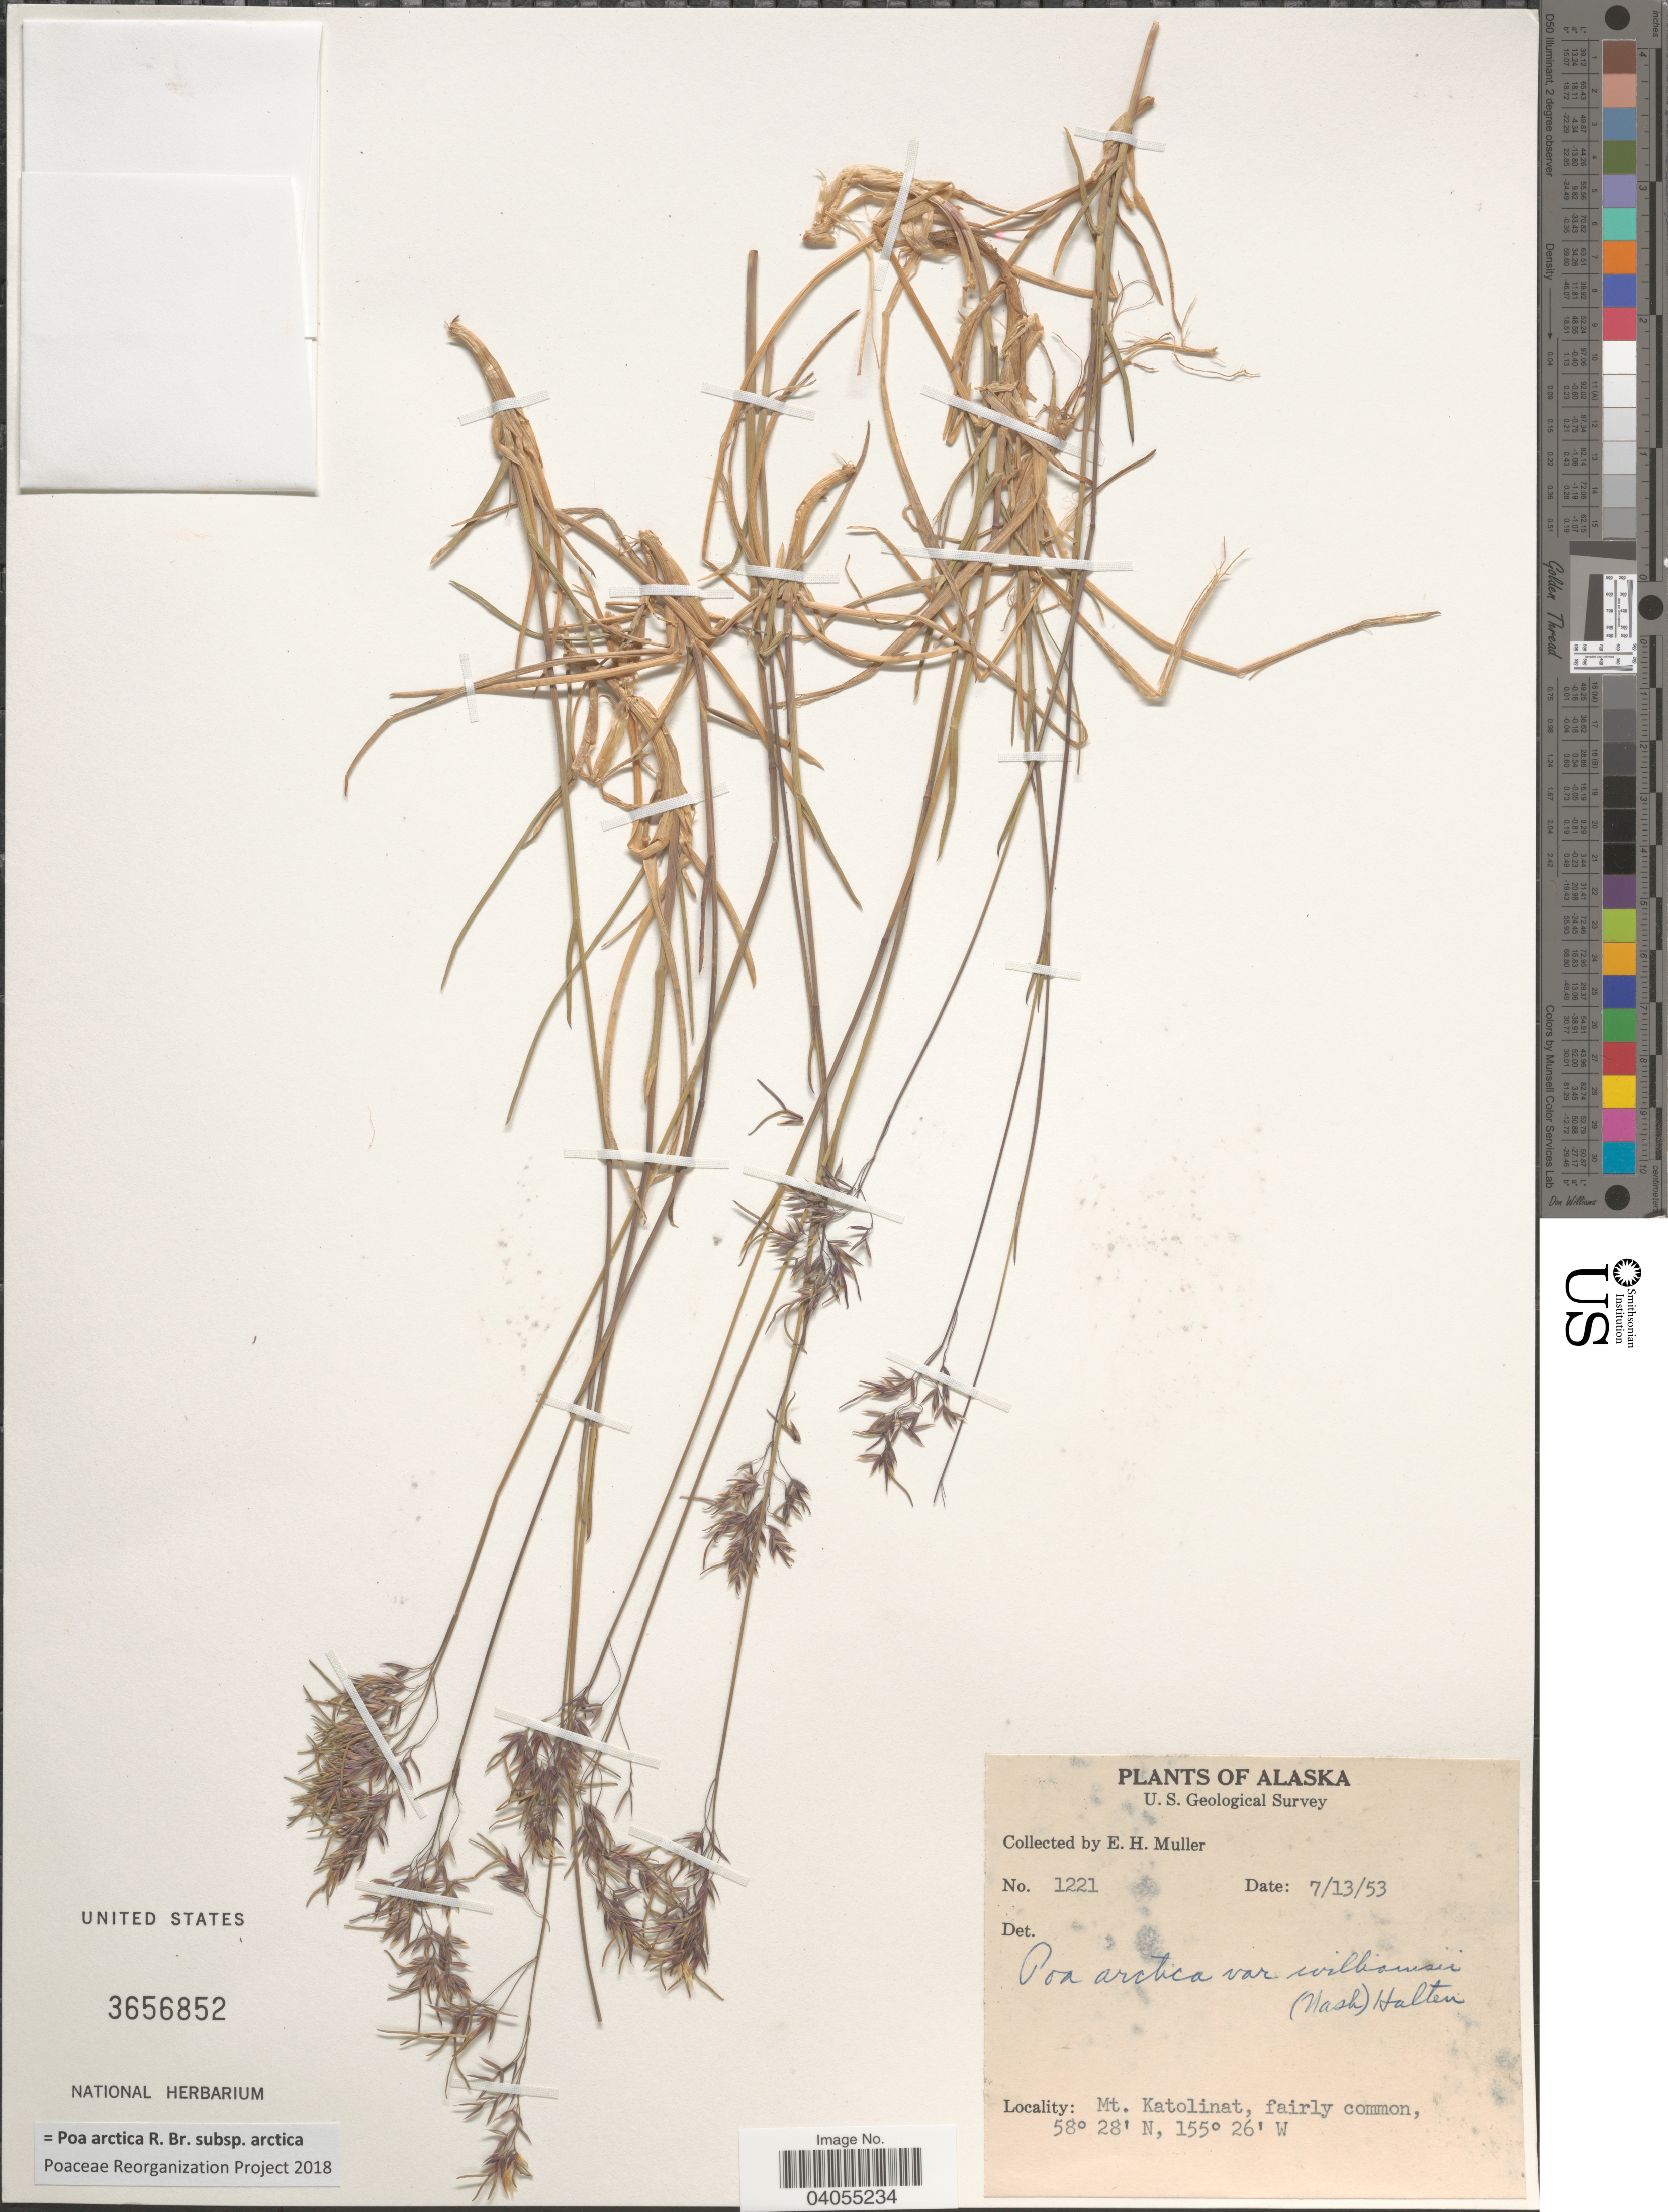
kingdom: Plantae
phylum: Tracheophyta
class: Liliopsida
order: Poales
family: Poaceae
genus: Poa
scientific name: Poa arctica subsp. arctica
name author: R. Br.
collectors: E. H. Muller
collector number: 1221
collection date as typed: Transcribed d/m/y: 13/7/53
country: United States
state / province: Alaska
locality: Mt. Katolinat.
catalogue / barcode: US 3656852